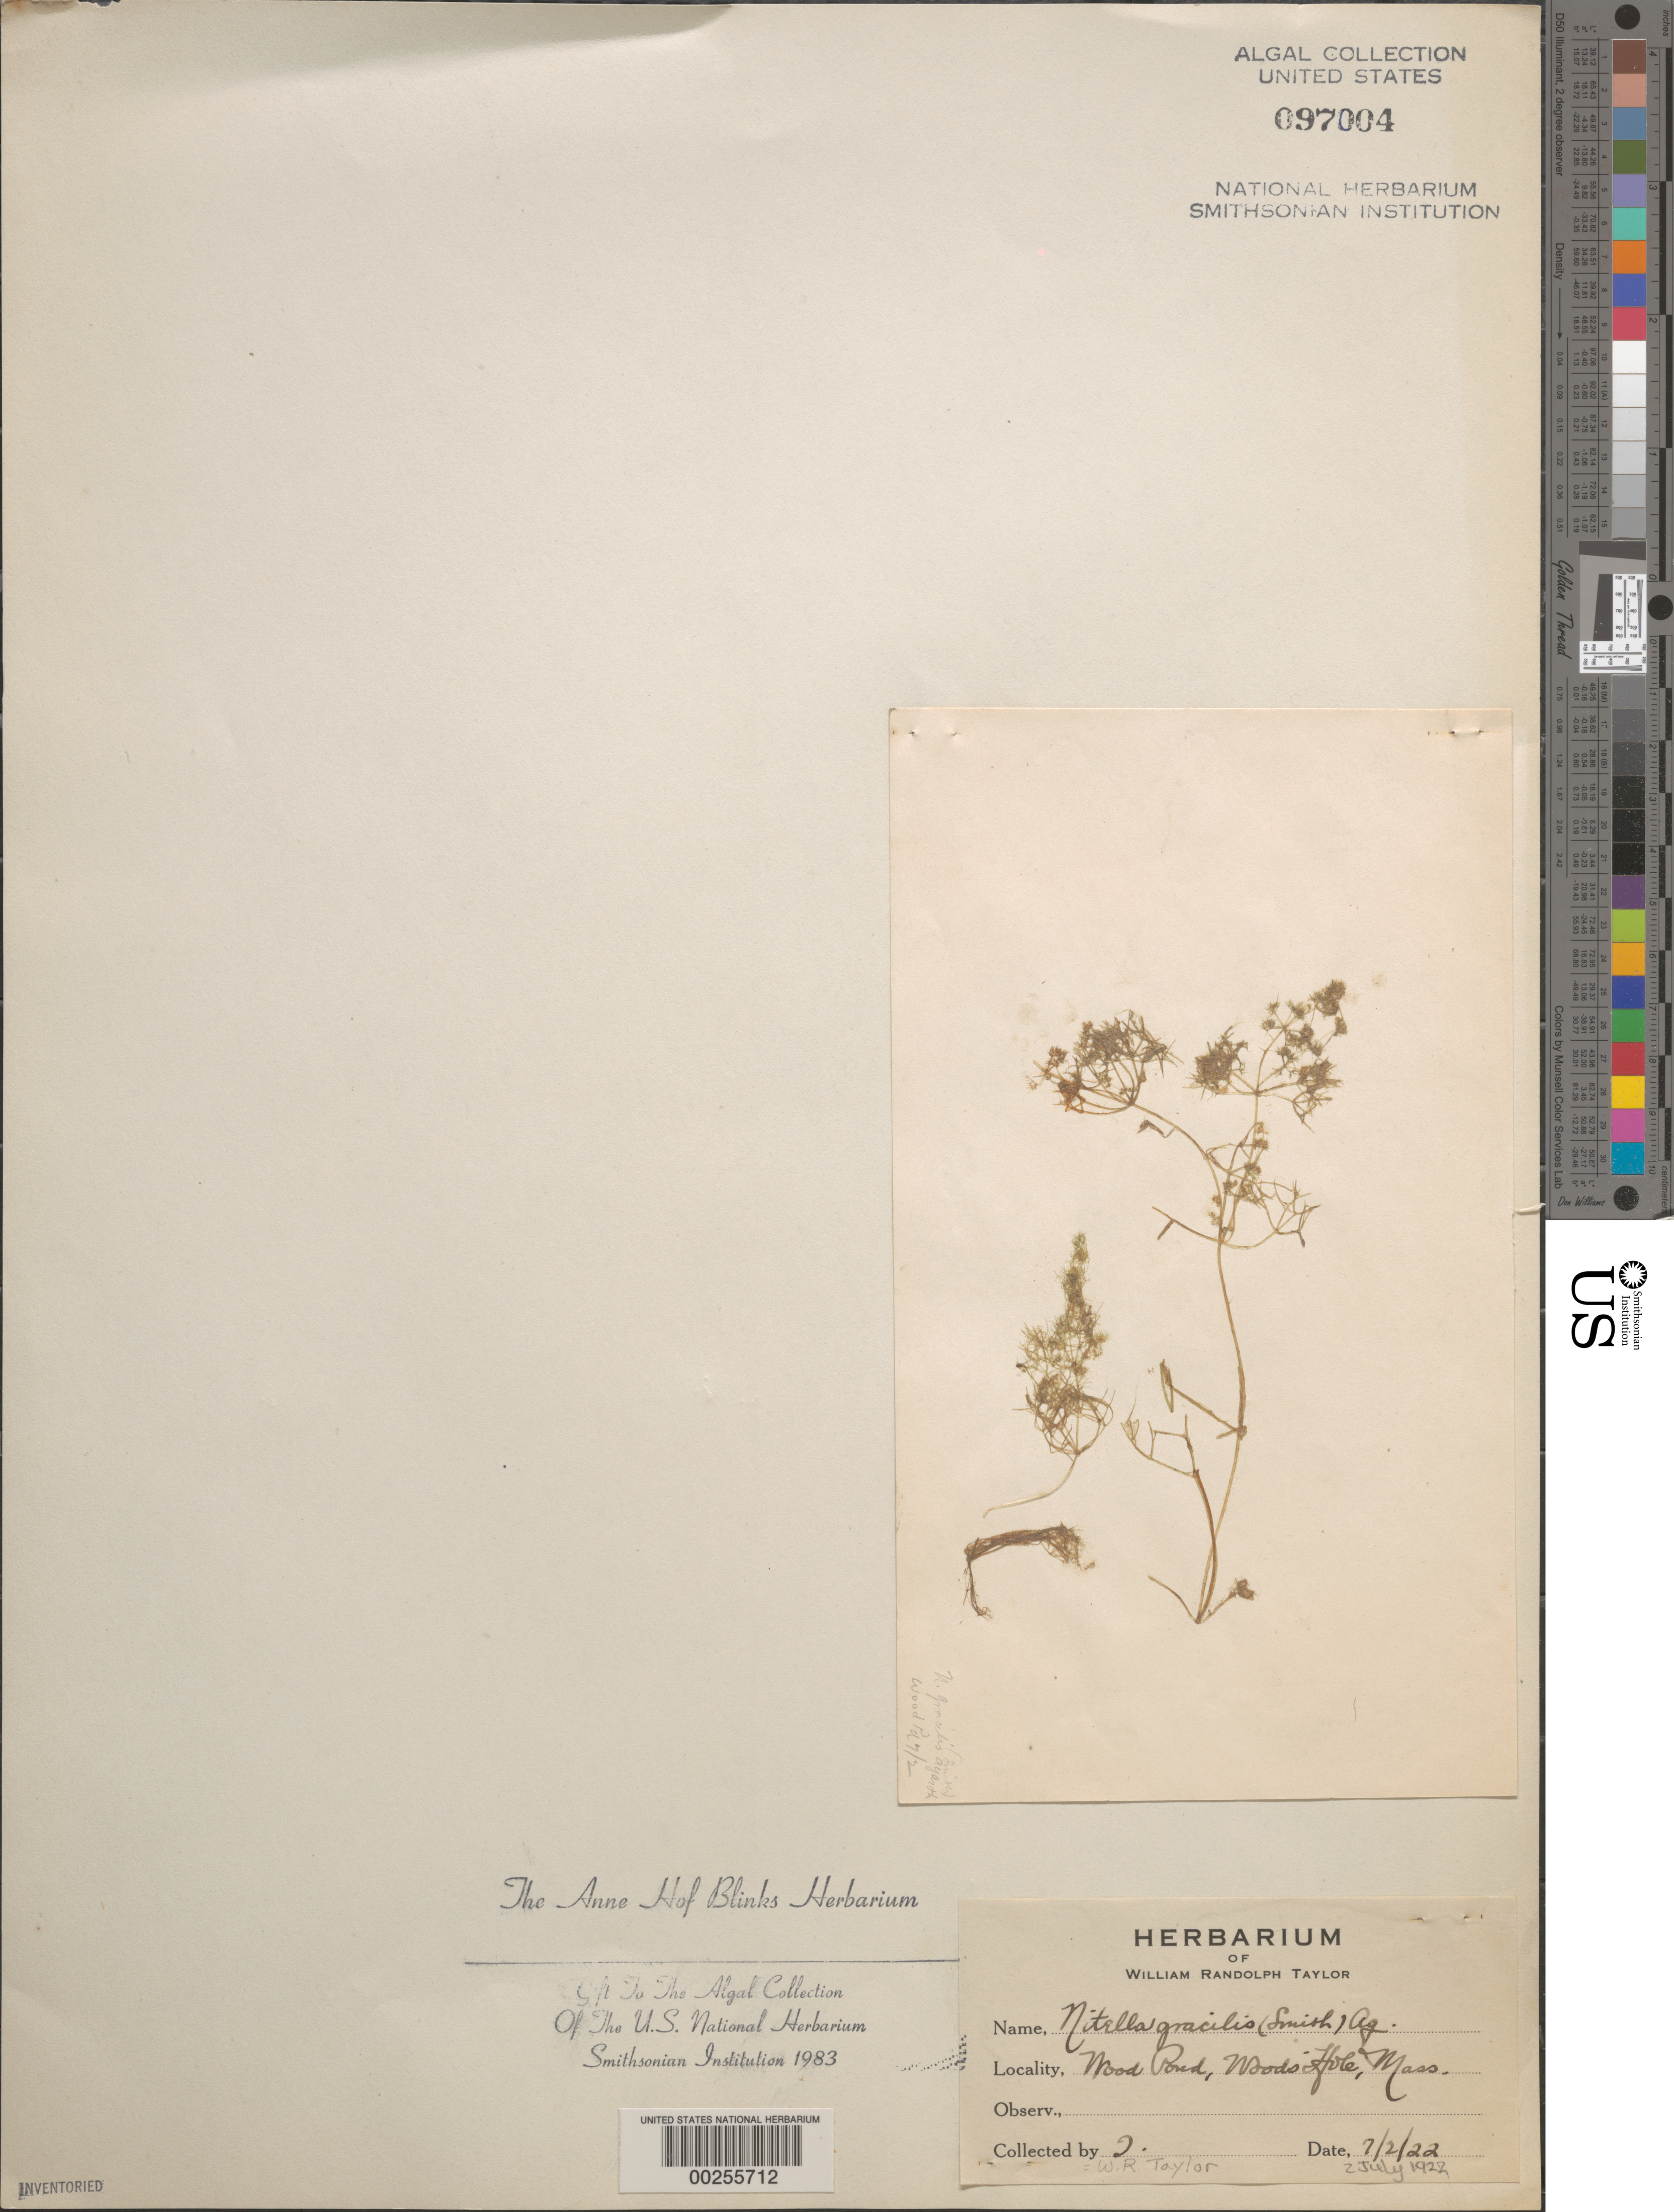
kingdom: Plantae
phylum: Charophyta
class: Charophyceae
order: Charales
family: Characeae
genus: Nitella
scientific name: Nitella gracilis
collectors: W. R. Taylor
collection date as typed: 02 Jul 1922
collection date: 1922-07-02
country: United States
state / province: Massachusetts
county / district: Barnstable County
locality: Woods Hole, Wood Pond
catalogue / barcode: US 97004